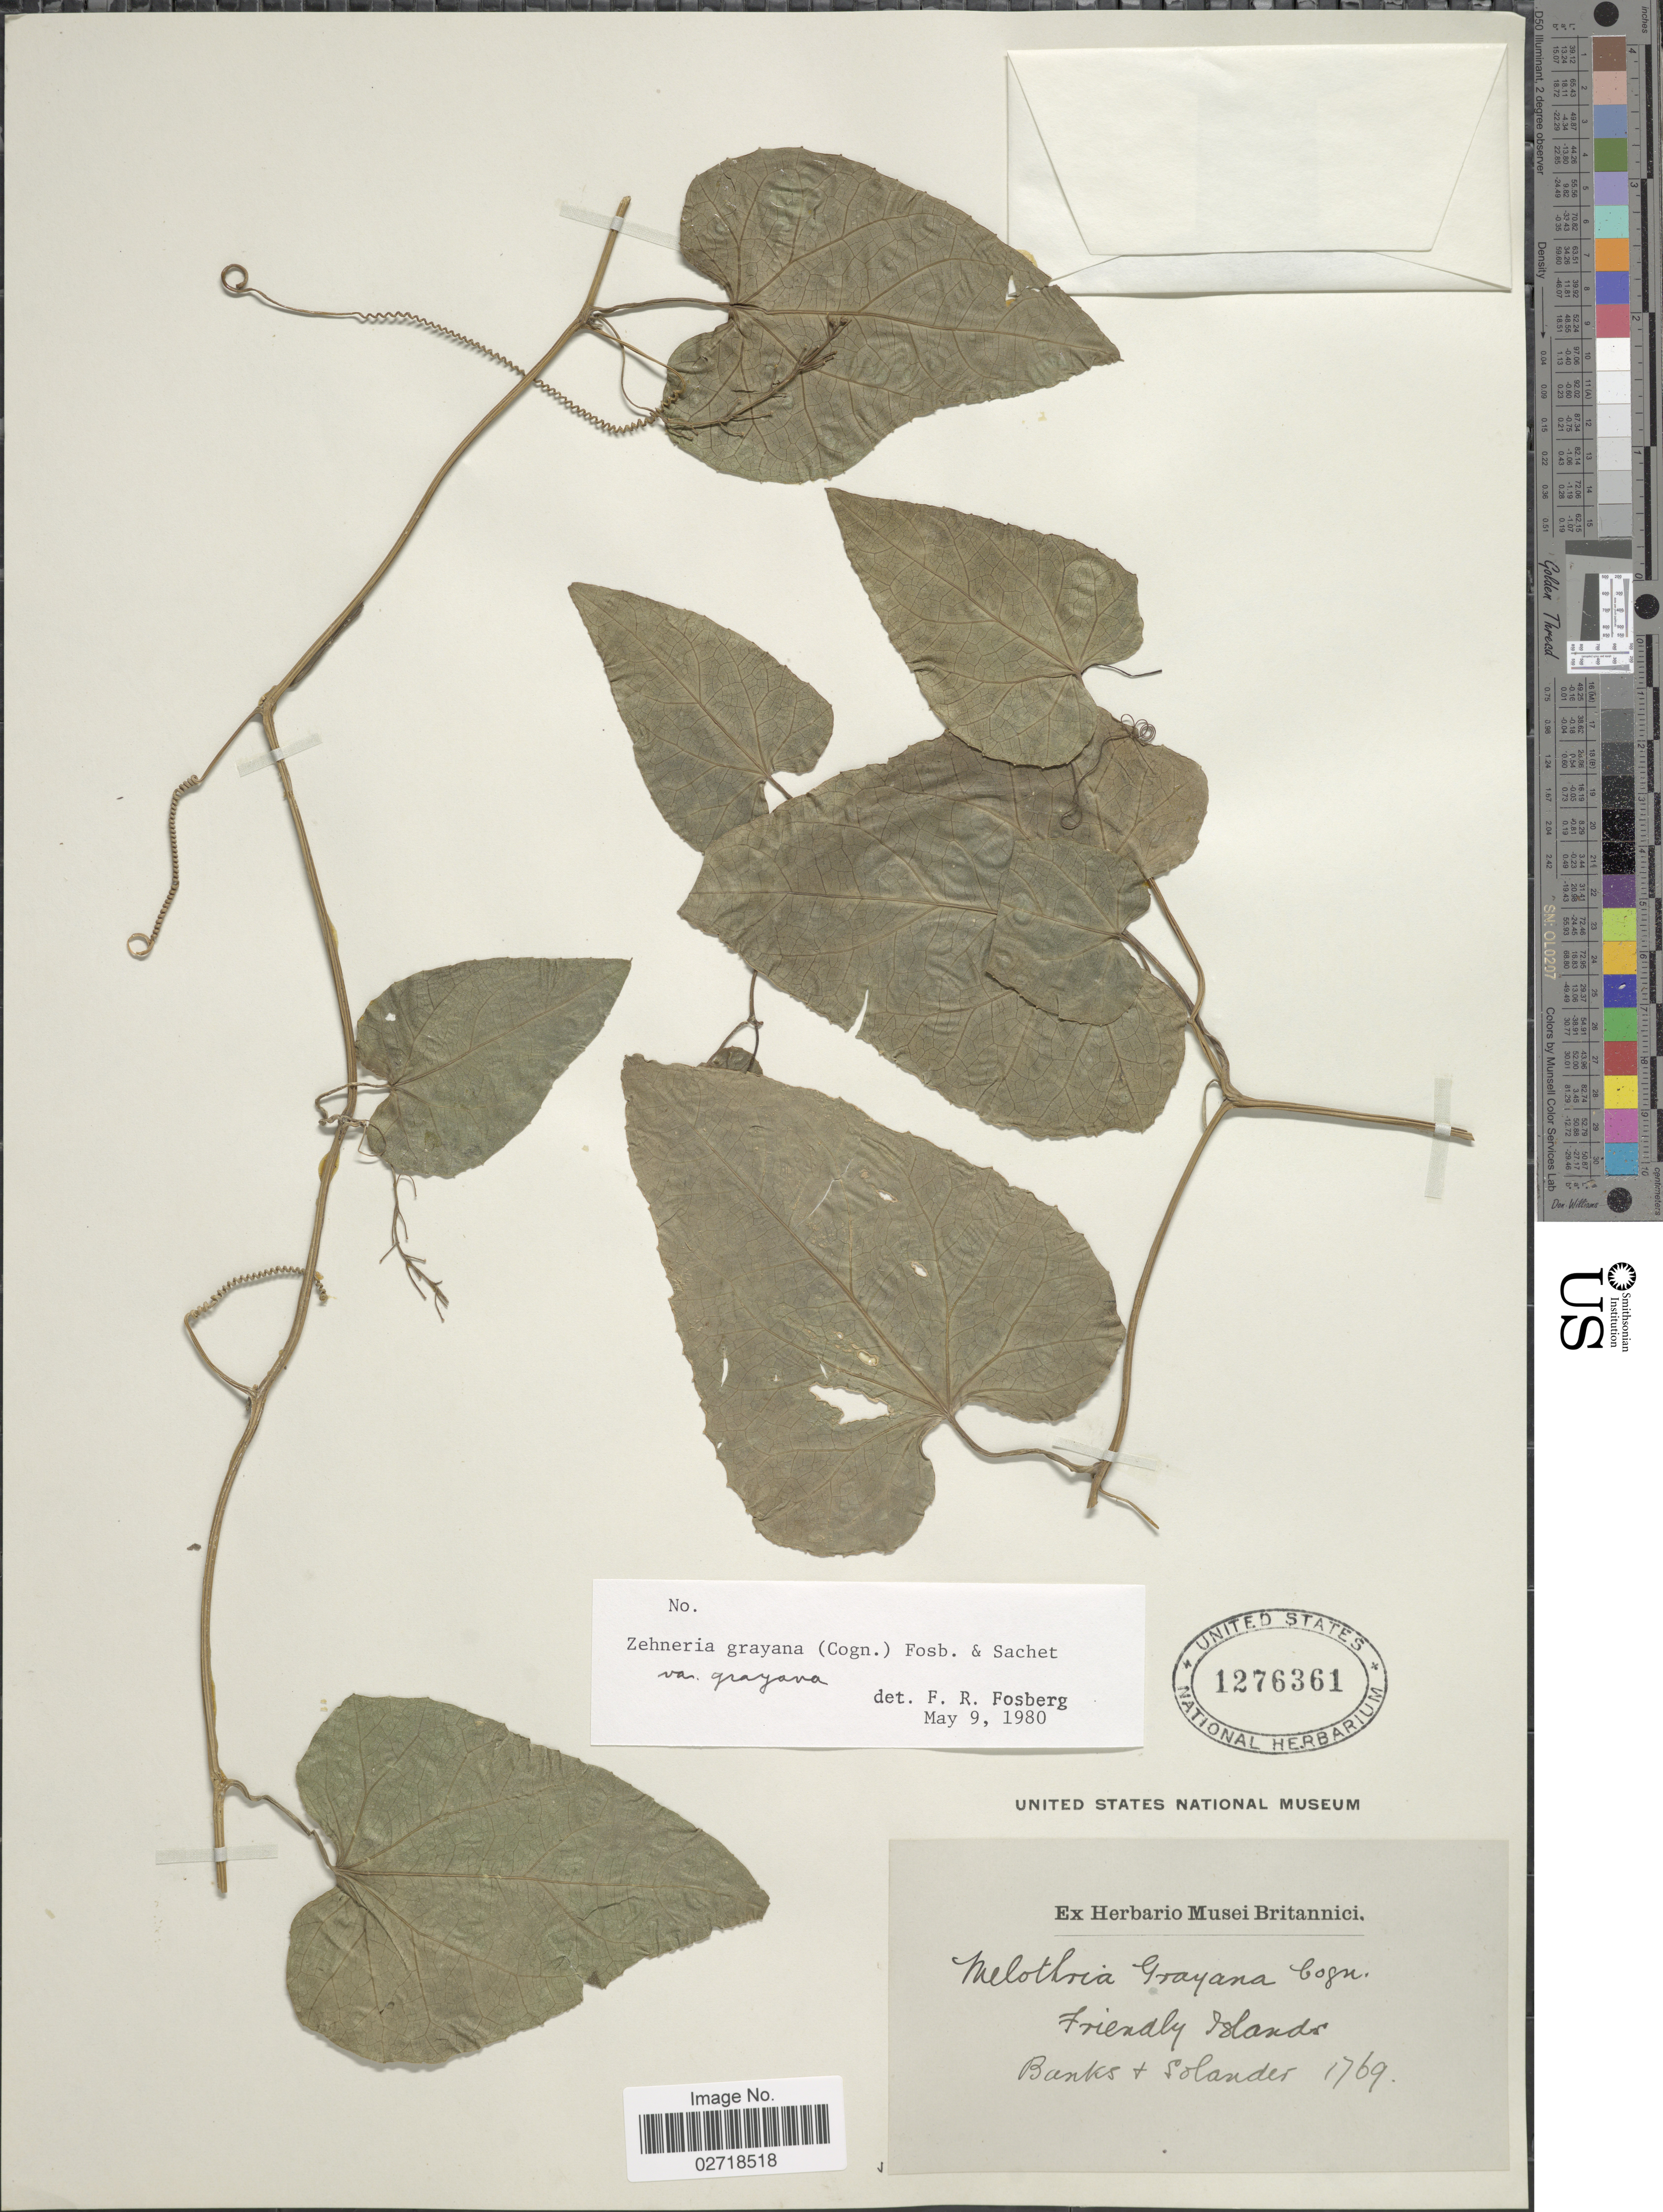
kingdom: Plantae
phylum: Tracheophyta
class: Magnoliopsida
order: Cucurbitales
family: Cucurbitaceae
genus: Zehneria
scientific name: Zehneria grayana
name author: (Cogn.) Fosberg & Sachet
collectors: -- Banks & -- Solander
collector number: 1769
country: Tonga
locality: Friendly Islands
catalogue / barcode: US 1276361